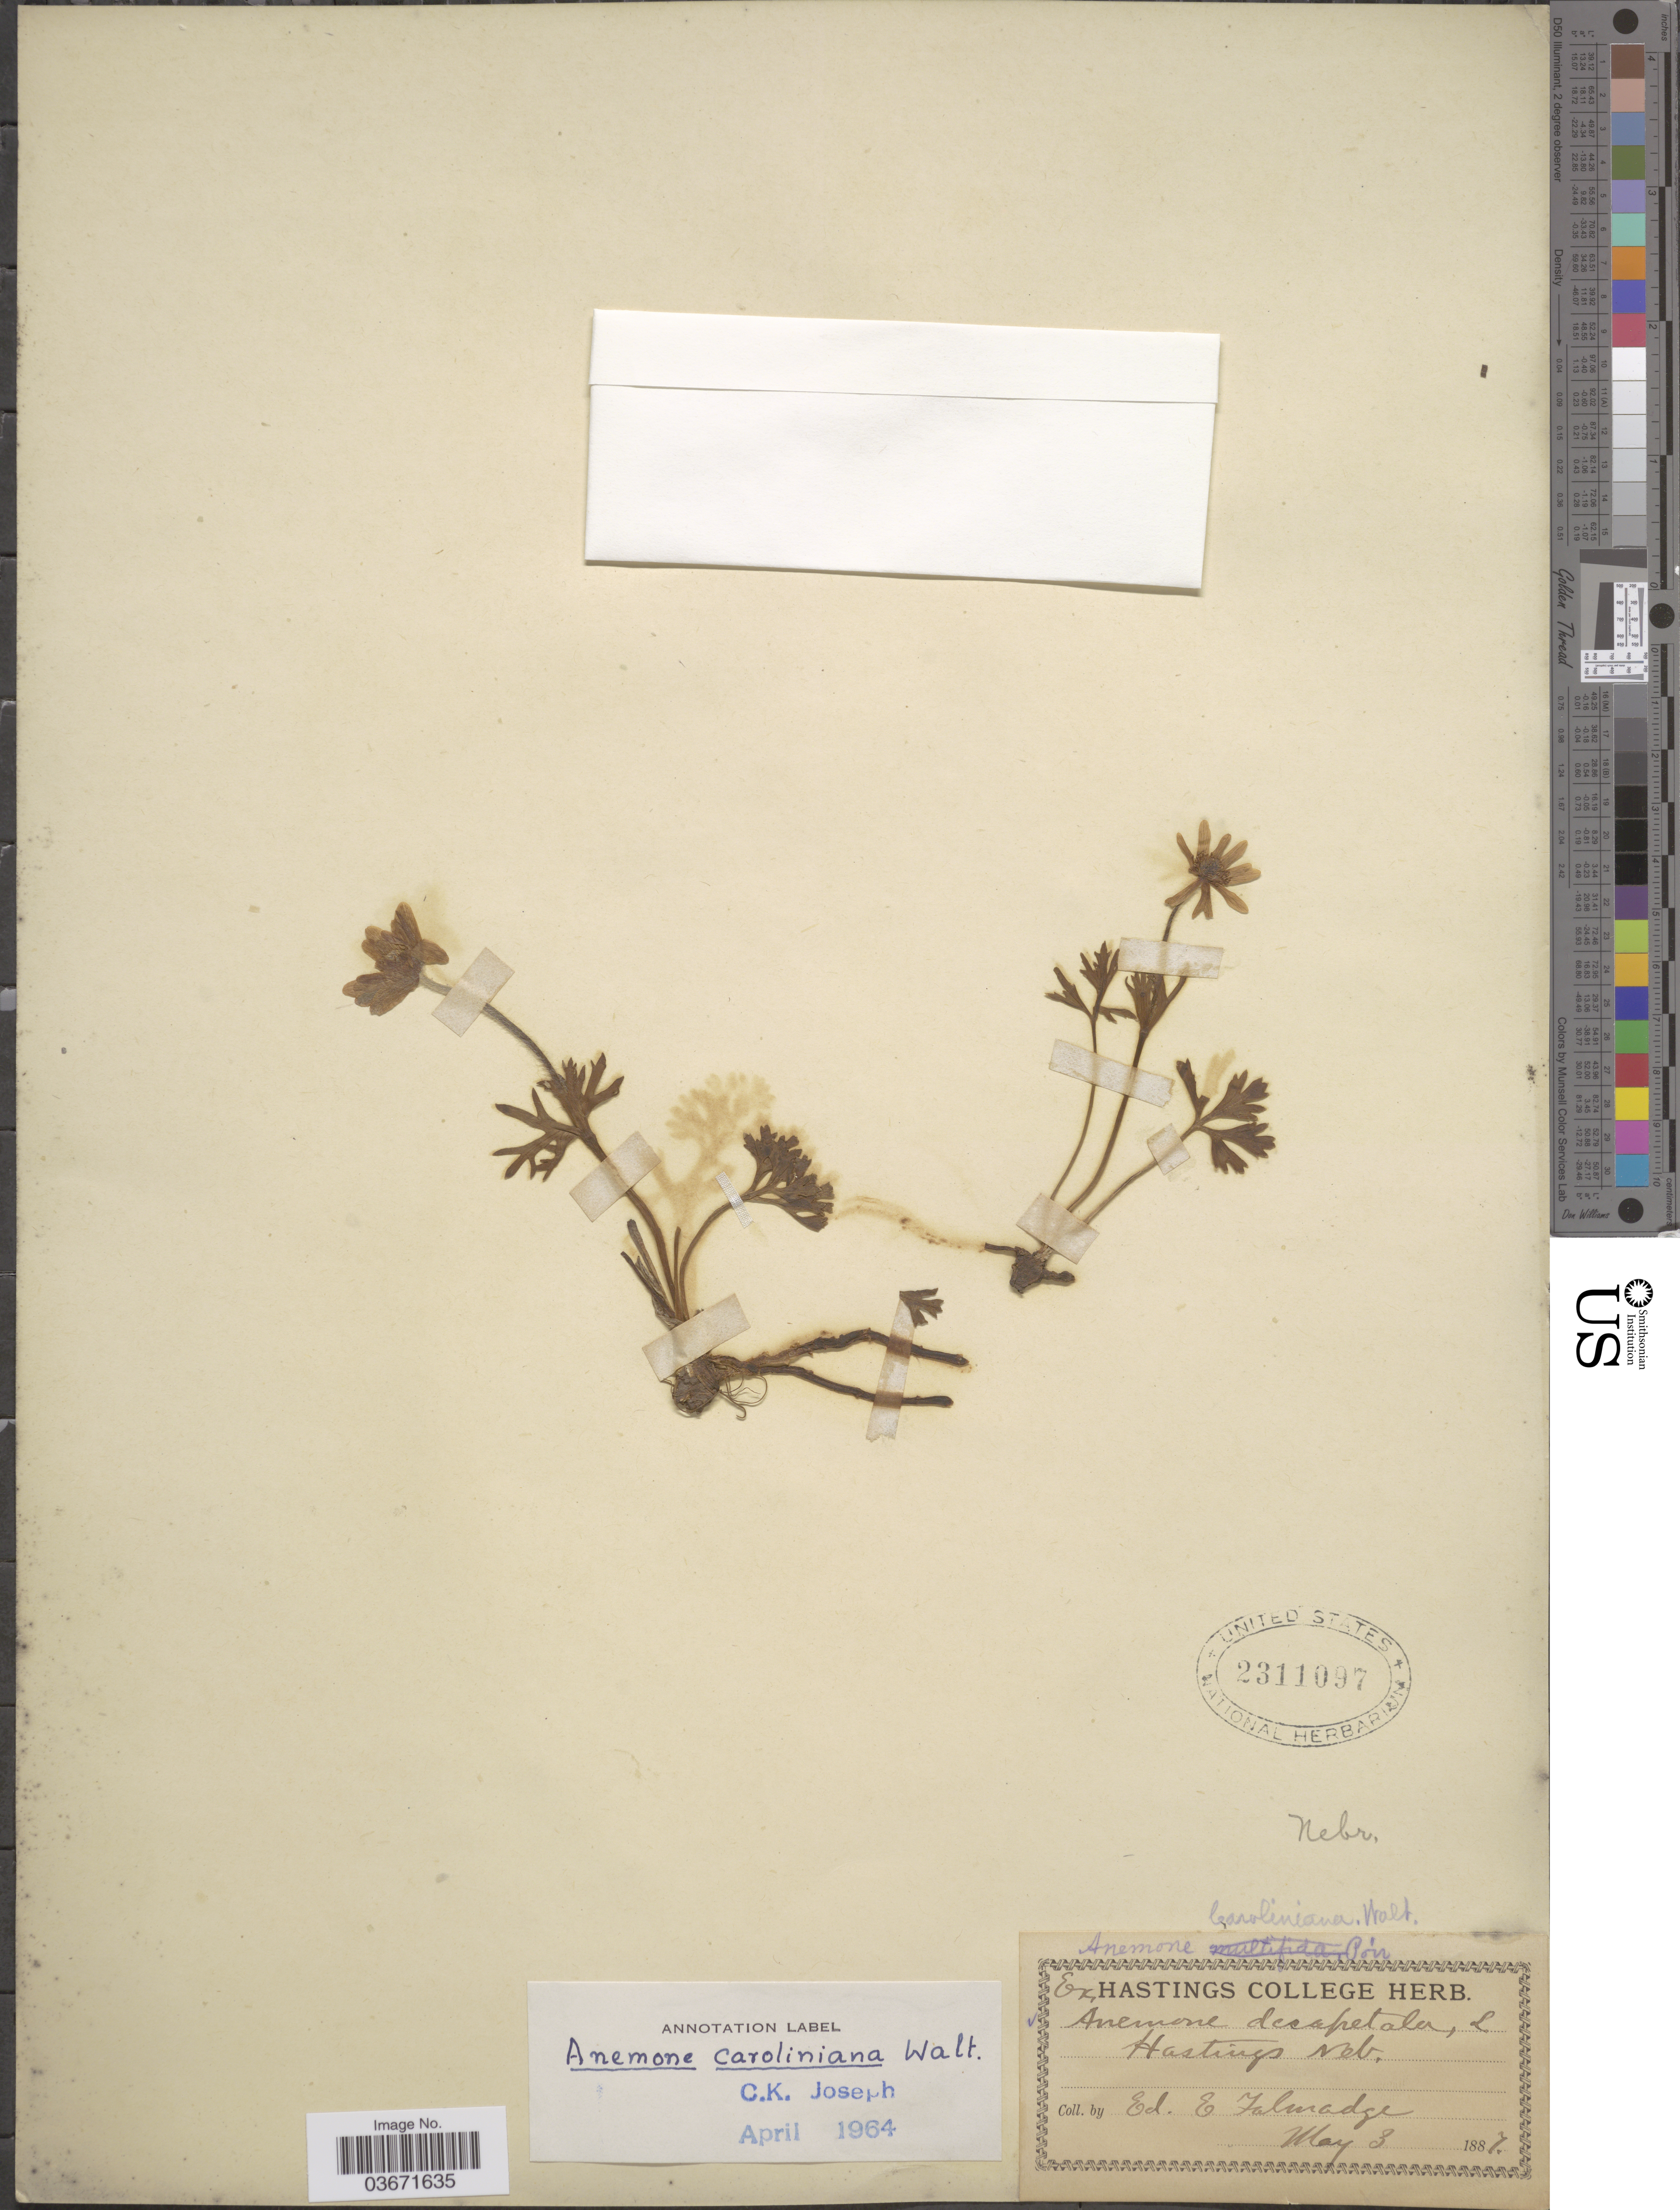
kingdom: Plantae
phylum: Tracheophyta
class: Magnoliopsida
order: Ranunculales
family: Ranunculaceae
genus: Anemone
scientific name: Anemone caroliniana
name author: Walter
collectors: E. Talmadge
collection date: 1887-05-03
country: United States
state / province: Nebraska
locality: Hastings.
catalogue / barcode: US 2311097